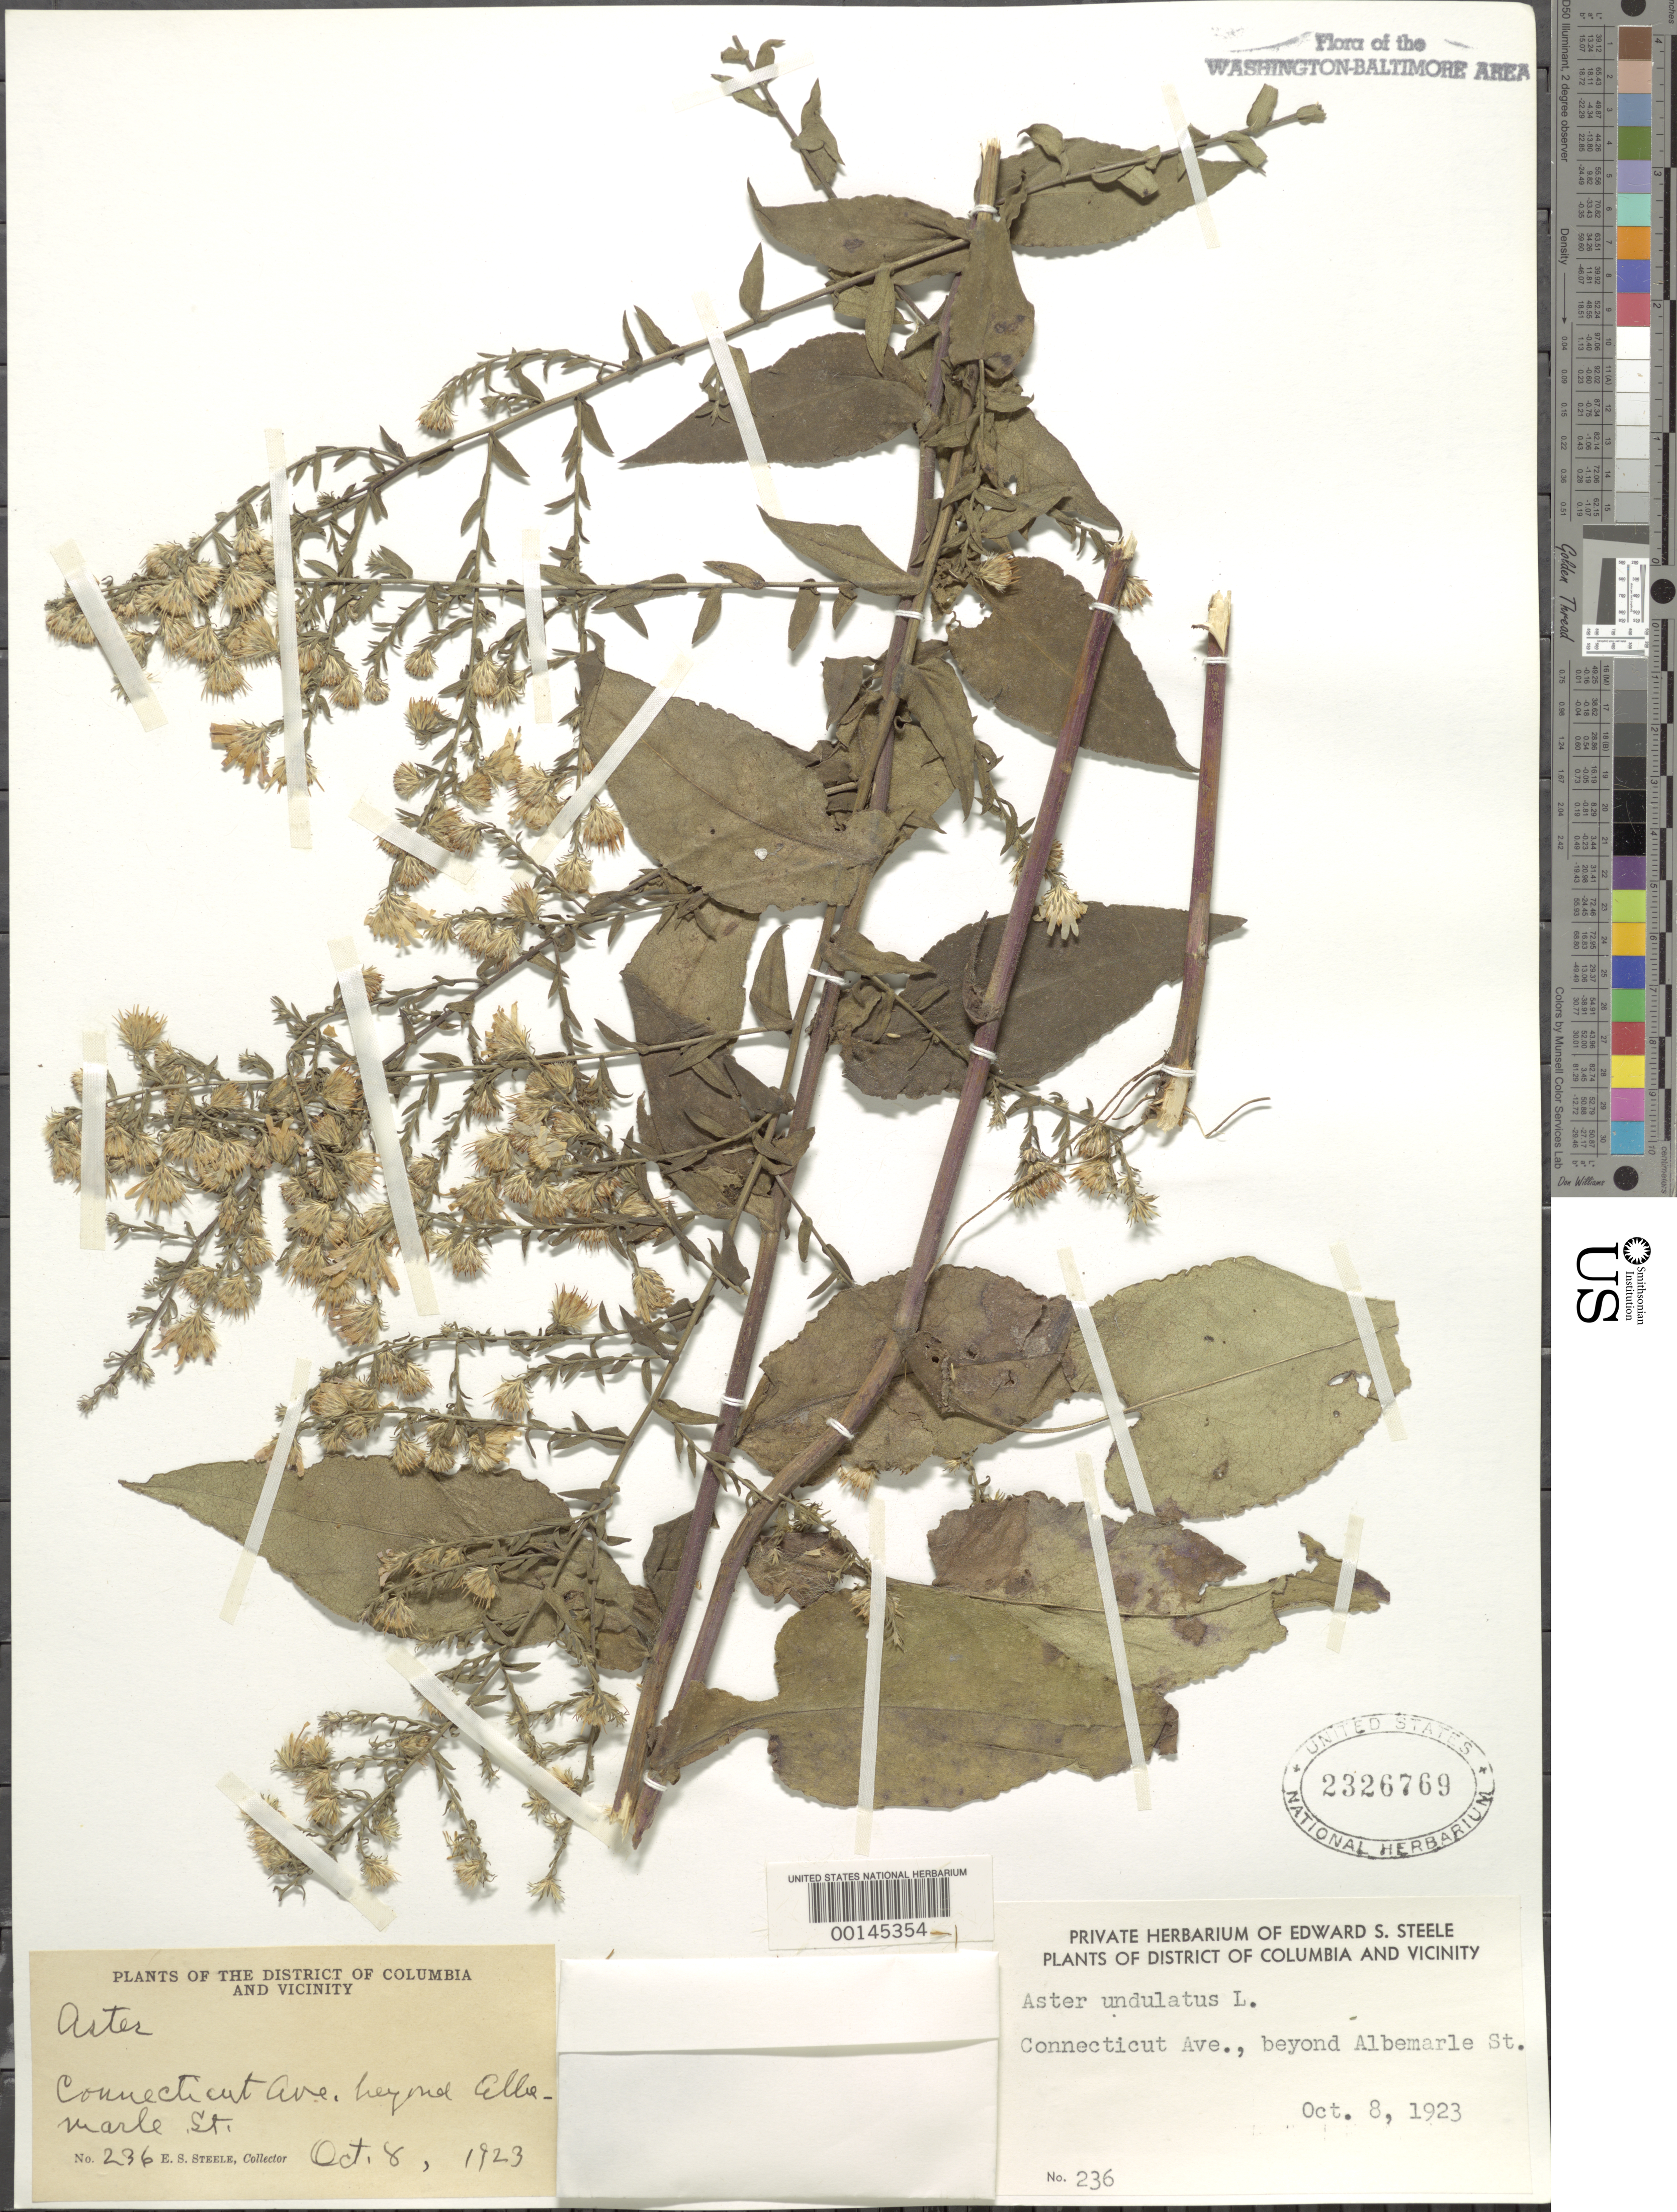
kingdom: Plantae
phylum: Tracheophyta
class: Magnoliopsida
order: Asterales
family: Asteraceae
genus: Symphyotrichum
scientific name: Symphyotrichum undulatum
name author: (L.) G.L. Nesom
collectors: E. Steele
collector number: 236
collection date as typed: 08 Oct 1923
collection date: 1923-10-08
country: United States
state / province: District of Columbia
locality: Conn. Ave. beyond Albemarle St.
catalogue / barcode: US 2326769